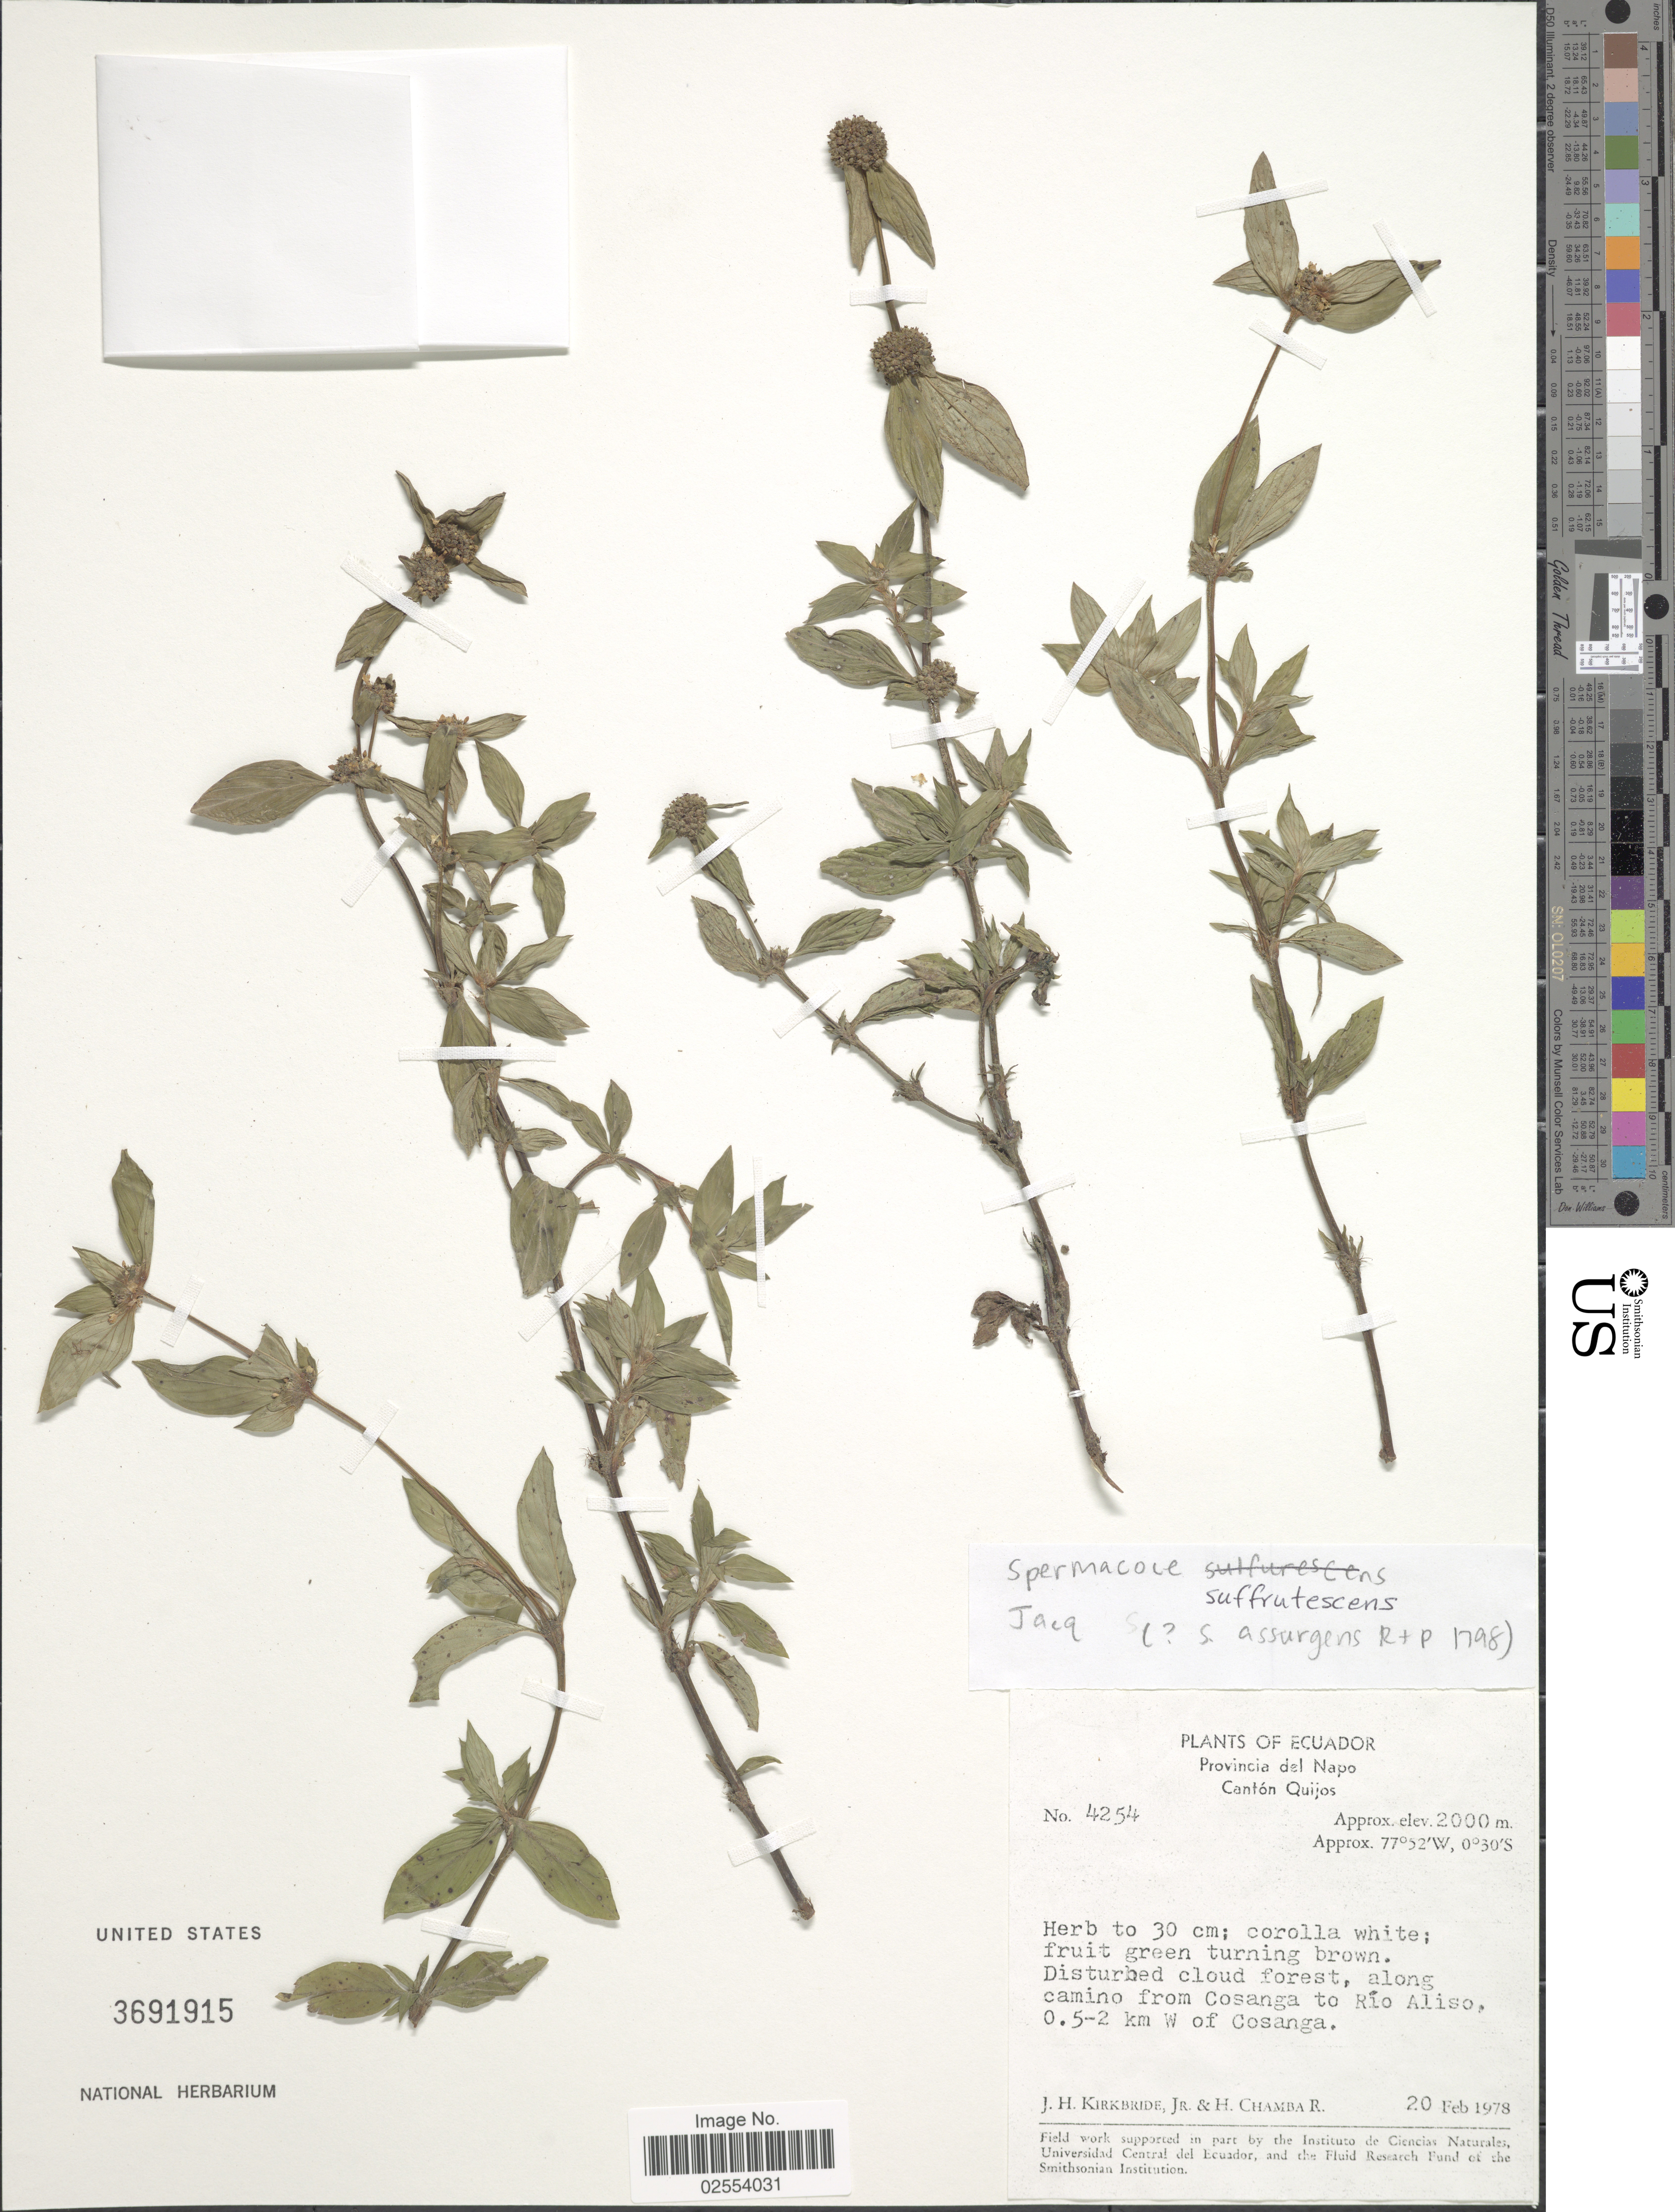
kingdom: Plantae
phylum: Tracheophyta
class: Magnoliopsida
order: Gentianales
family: Rubiaceae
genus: Borreria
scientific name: Borreria remota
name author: (Lam.) Bacigalupo & E.L. Cabral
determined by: Kirkbride, J. H., Jr.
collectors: J. H. Kirkbride & H. Chamba R.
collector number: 4254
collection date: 1978-02-20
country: Ecuador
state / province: Napo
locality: Canton Quijos, Disturbed cloud forest, along camino from Cosanga to Río Aliso, 0.5-2 km W of Cosanga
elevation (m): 2000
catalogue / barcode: US 3691915